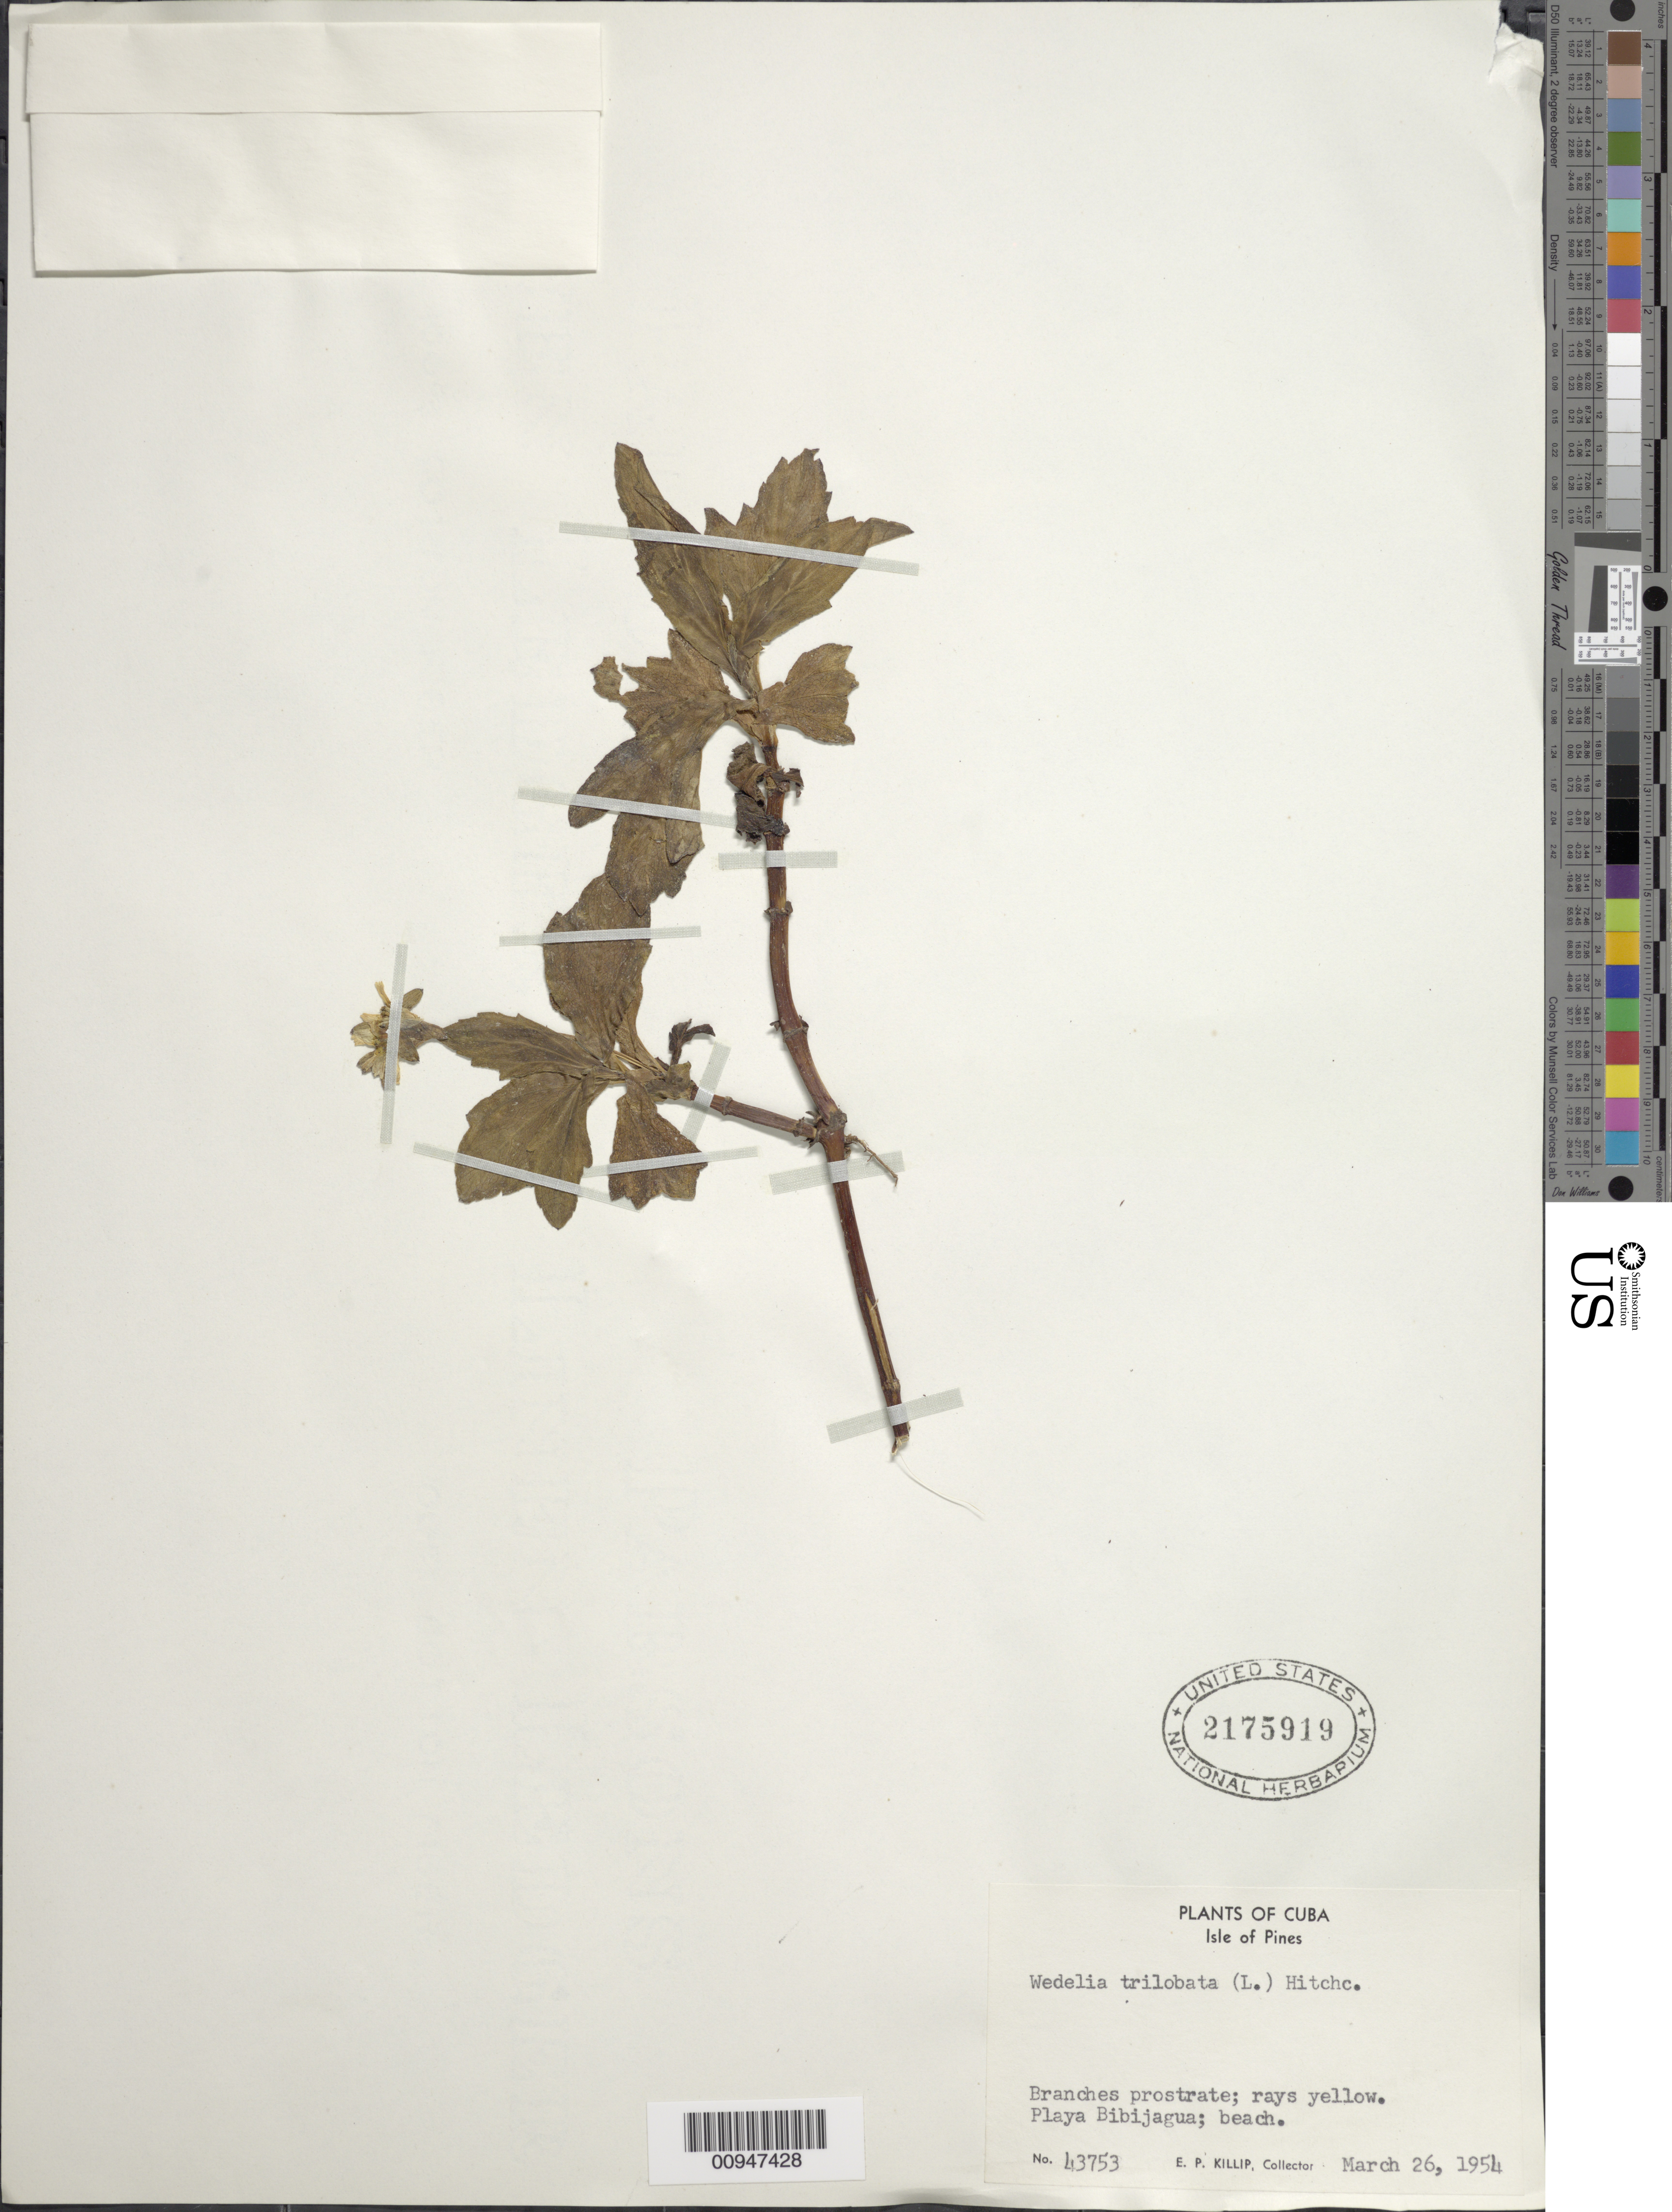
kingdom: Plantae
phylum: Tracheophyta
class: Magnoliopsida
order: Asterales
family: Asteraceae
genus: Sphagneticola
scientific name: Sphagneticola trilobata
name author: (L.) Pruski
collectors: E. P. Killip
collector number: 43753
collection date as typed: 26 Mar 1954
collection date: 1954-03-26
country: Cuba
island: Isla de la Juventud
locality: Playa Bibijagua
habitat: Beach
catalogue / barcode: US 2175919